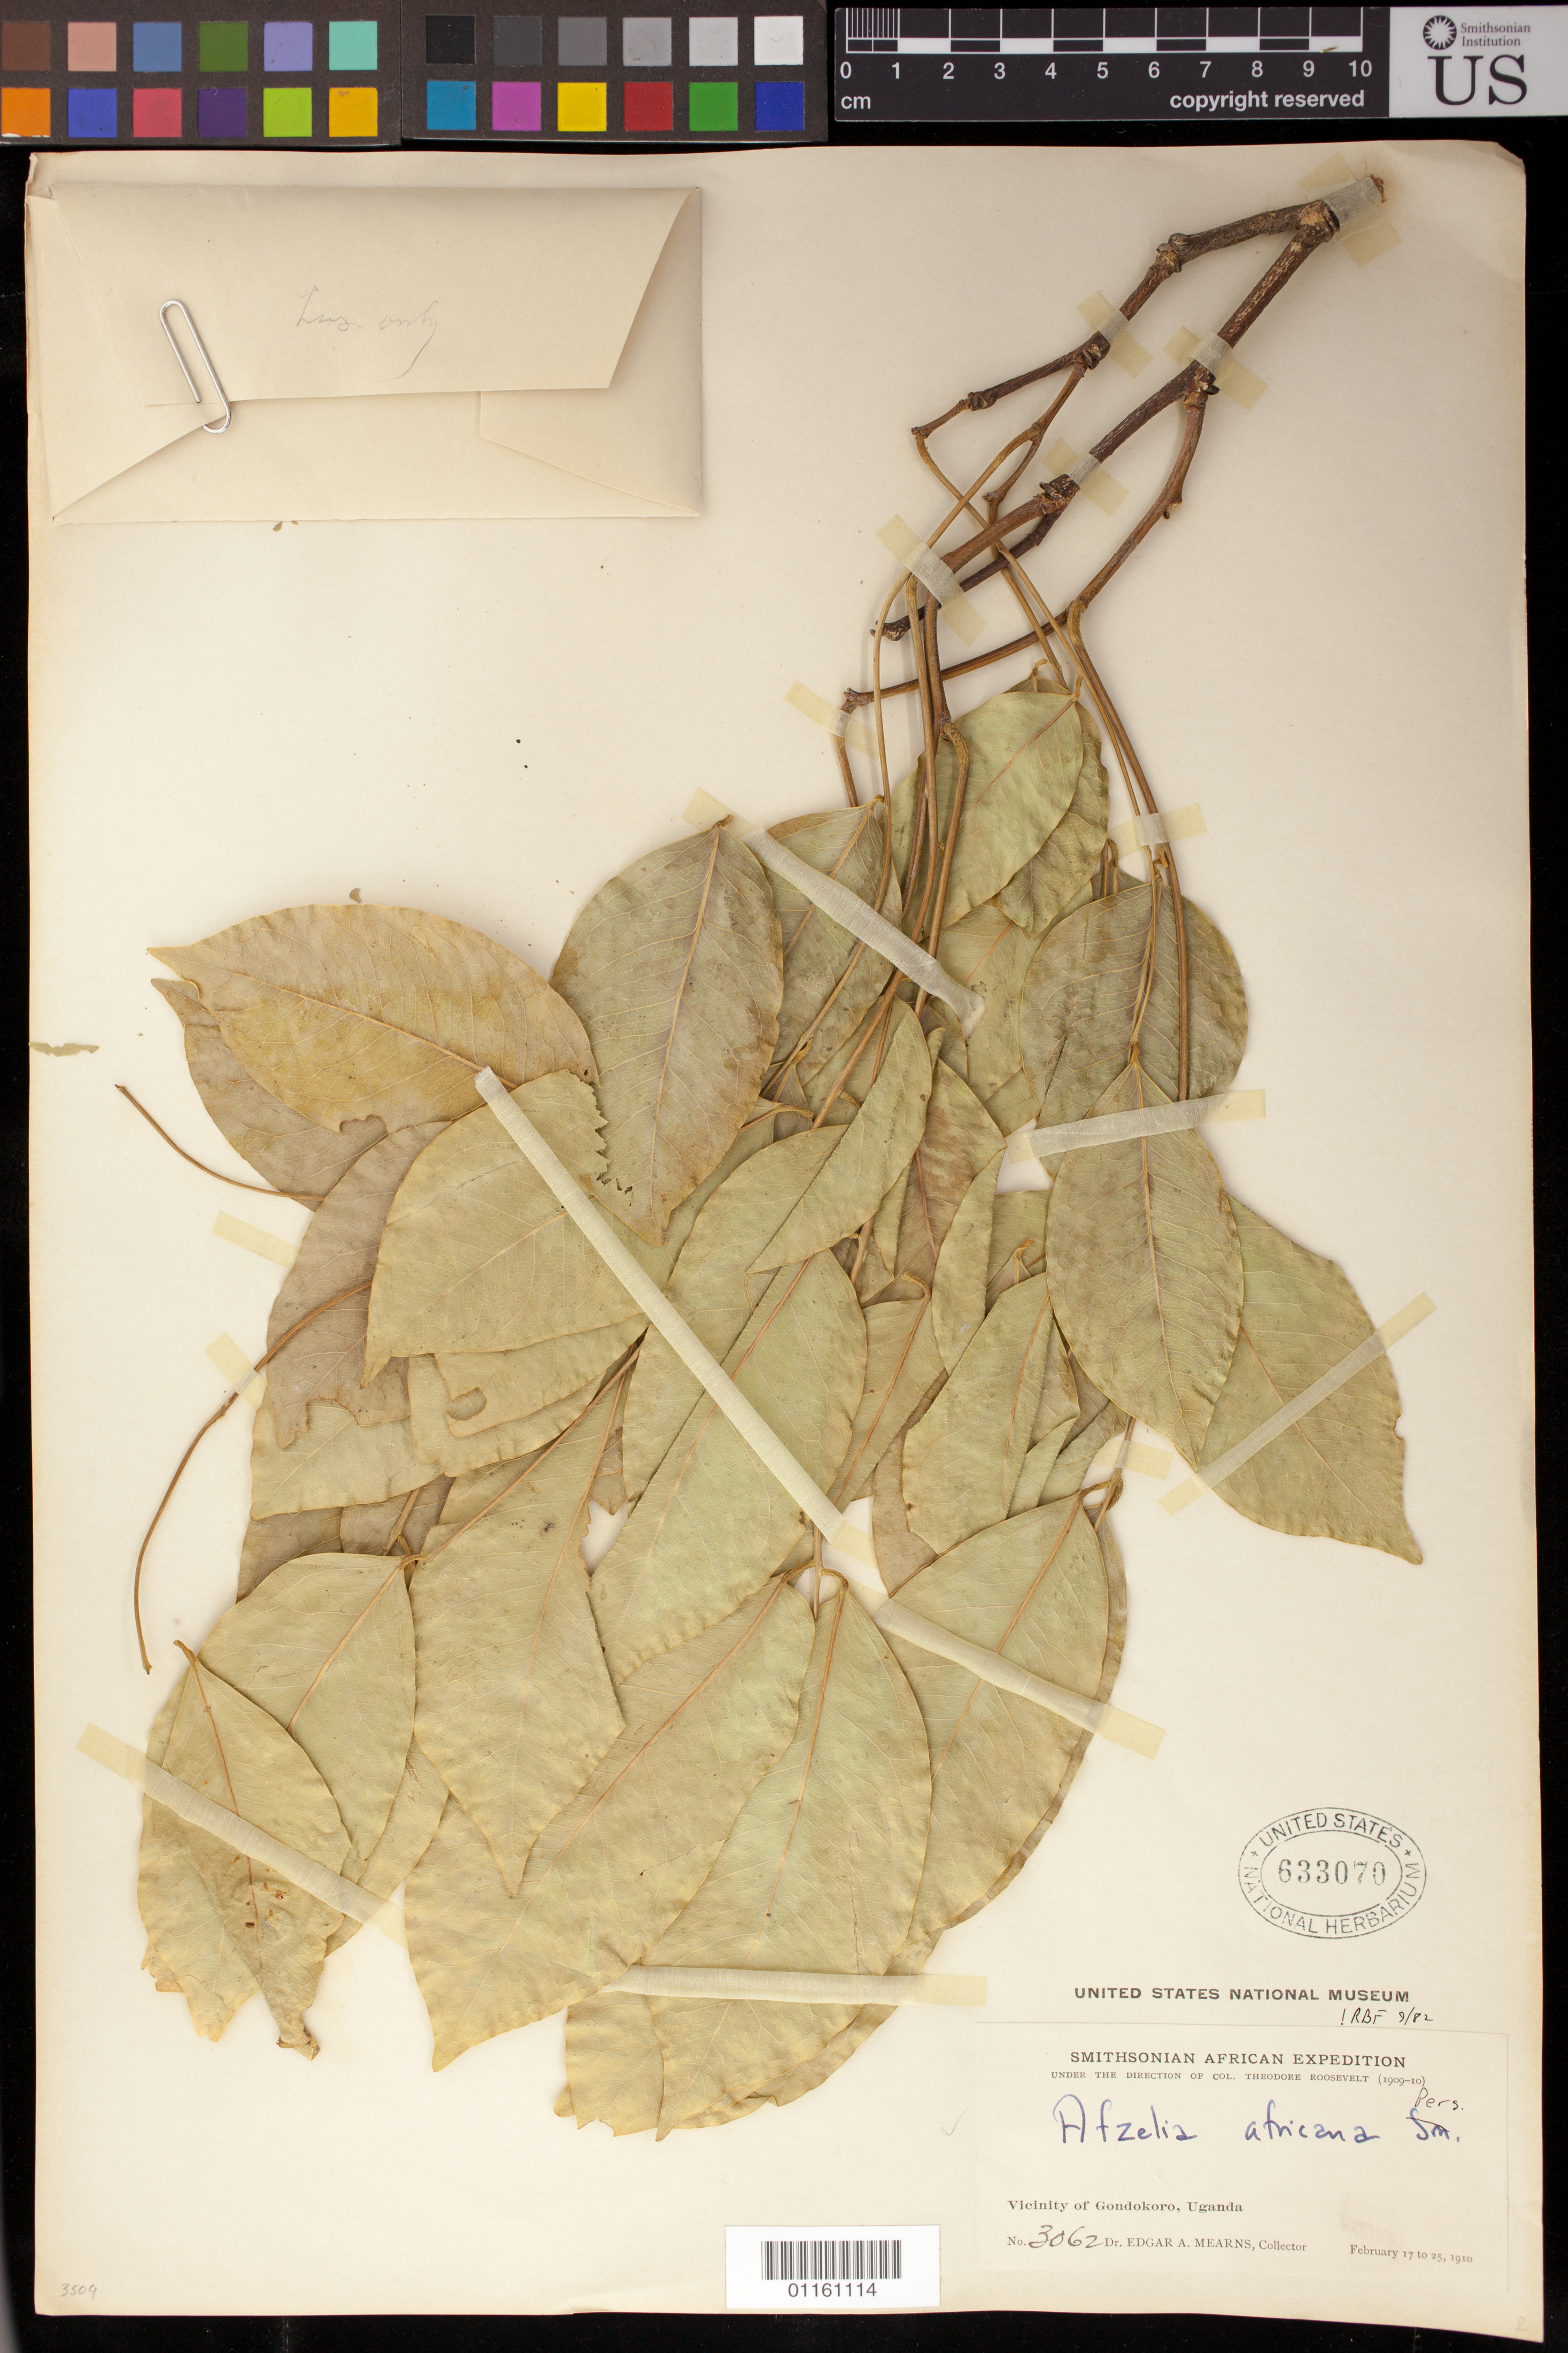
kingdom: Plantae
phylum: Tracheophyta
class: Magnoliopsida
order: Fabales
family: Fabaceae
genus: Afzelia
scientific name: Afzelia africana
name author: Sm. ex Pers.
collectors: E. A. Mearns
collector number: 3062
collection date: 1910-02-17/1910-02-25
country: Uganda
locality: Vicinity of Gondokoro.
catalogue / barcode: US 633070